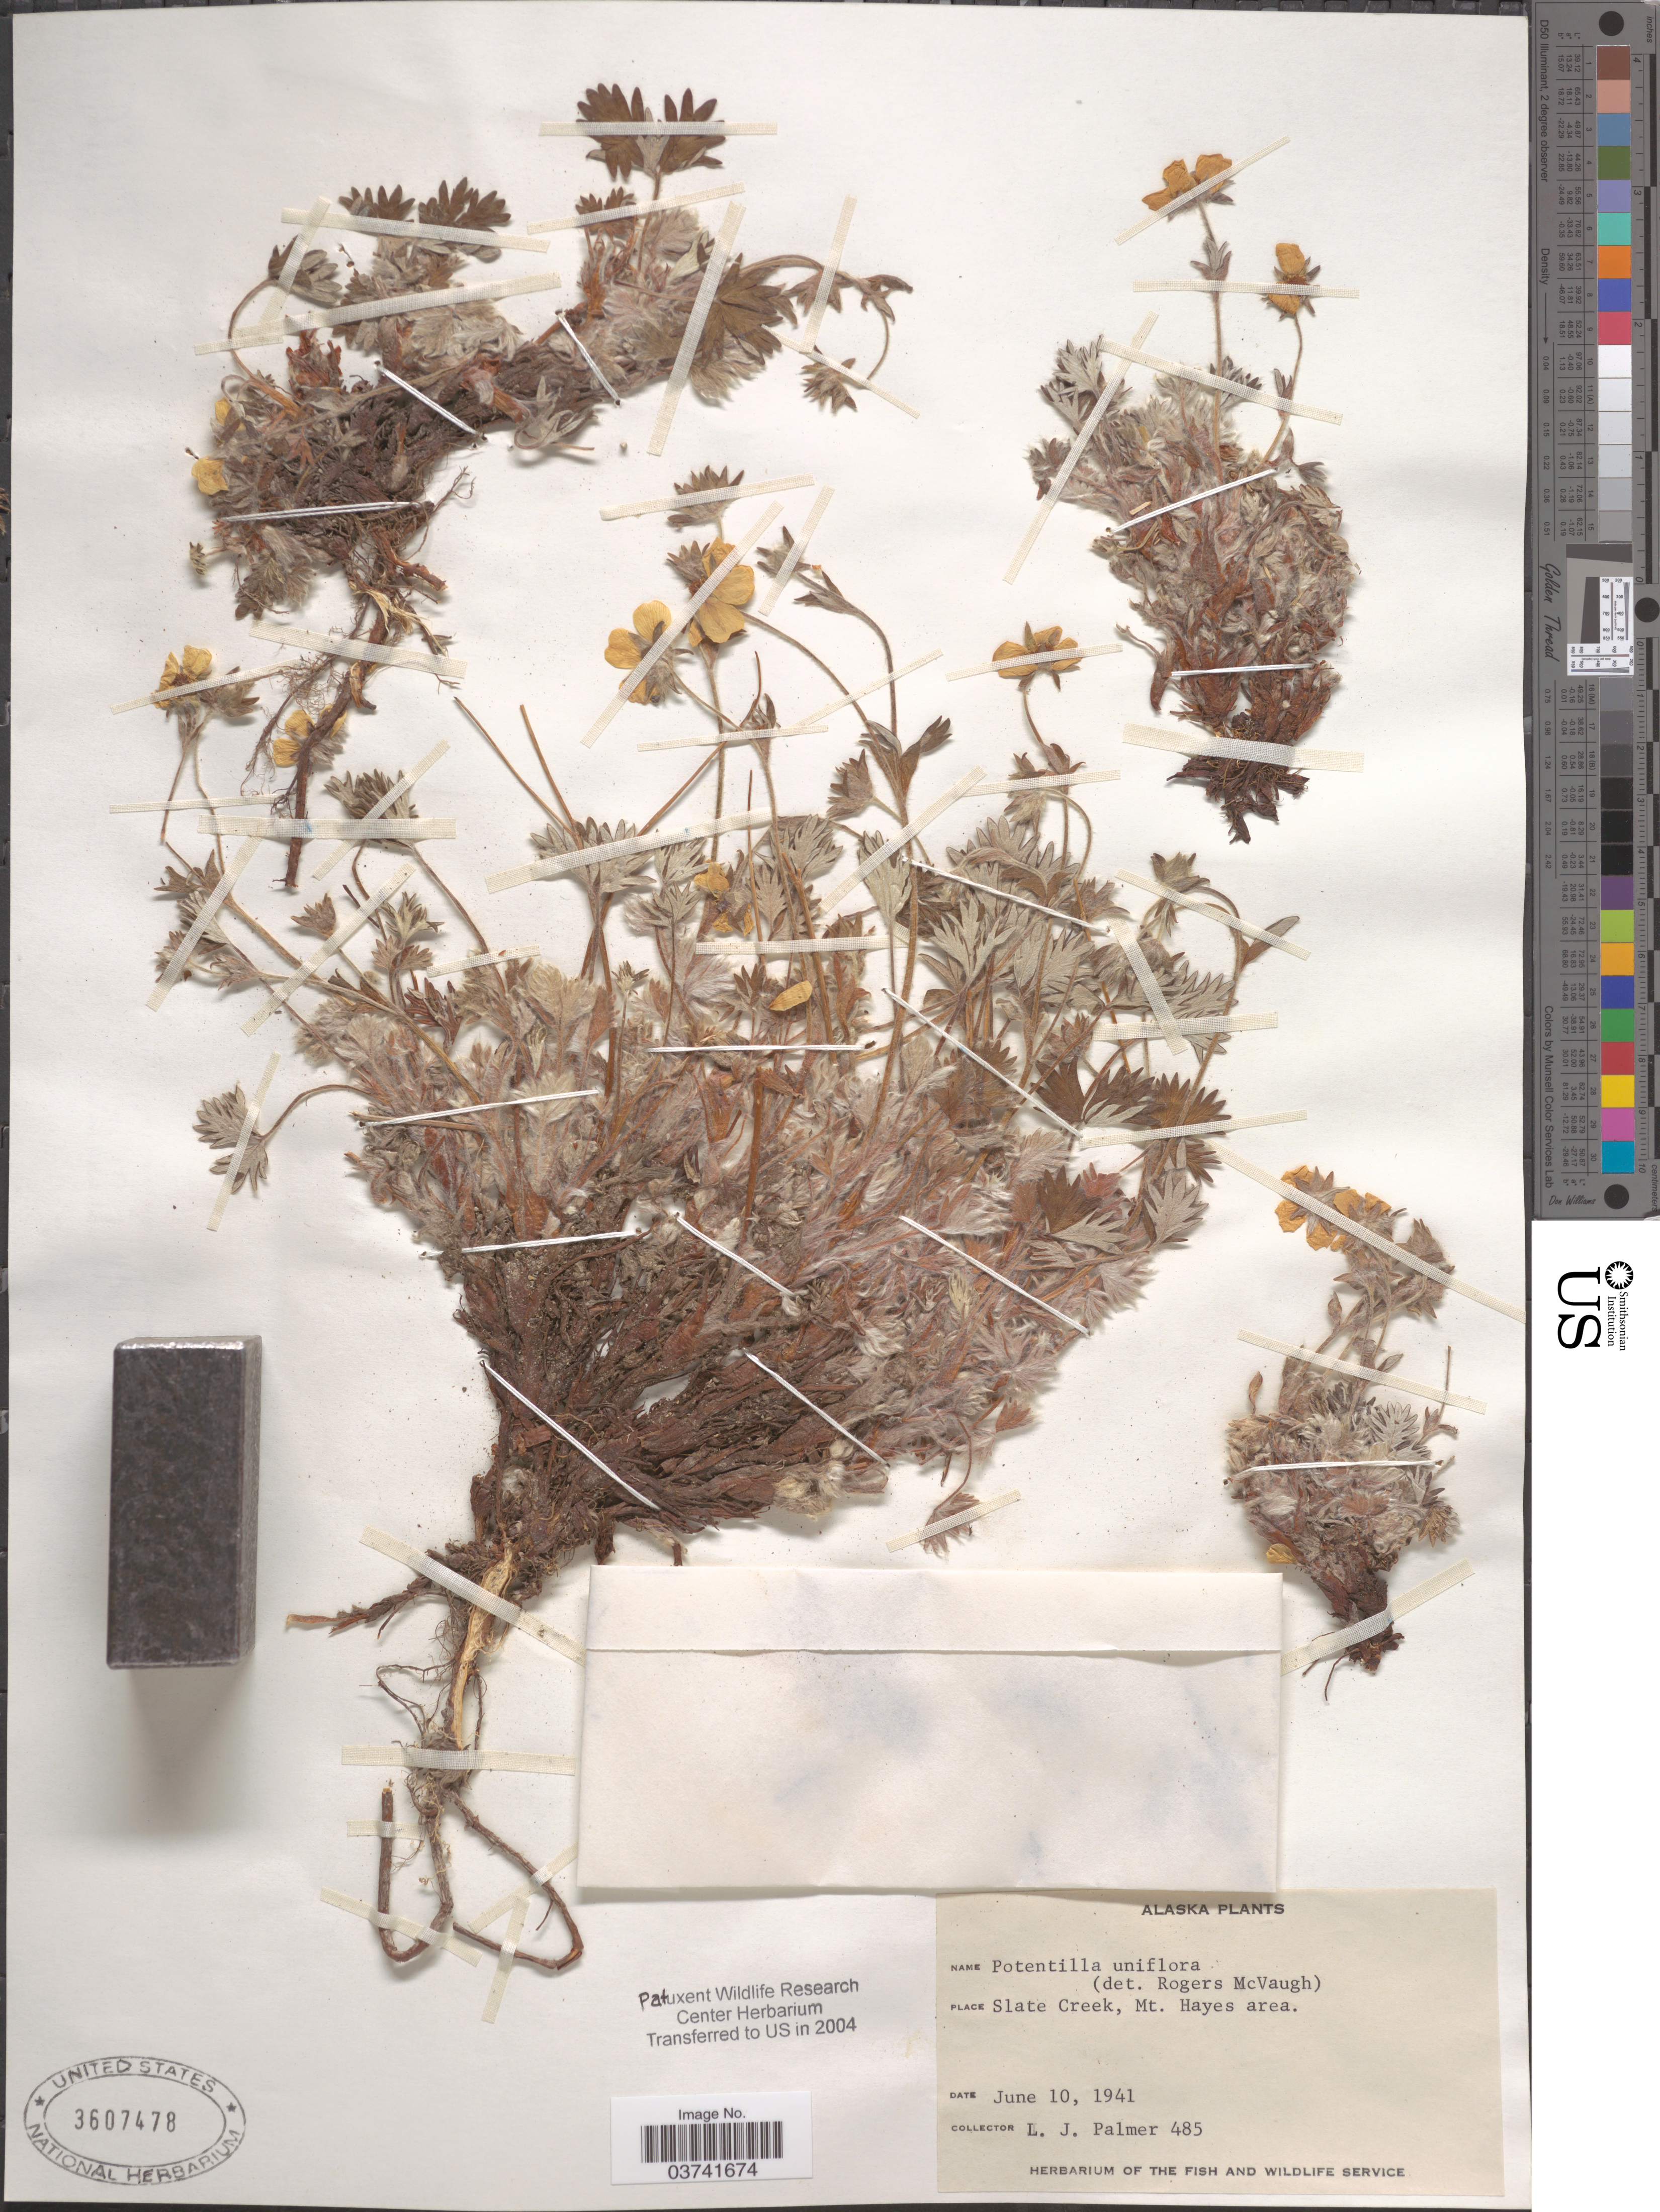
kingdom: Plantae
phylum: Tracheophyta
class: Magnoliopsida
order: Rosales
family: Rosaceae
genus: Potentilla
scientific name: Potentilla uniflora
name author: Ledeb.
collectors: L. J. Palmer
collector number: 485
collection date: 1941-06-10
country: United States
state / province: Alaska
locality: Slate Creek, Mt. Hayes area.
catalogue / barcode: US 3607478